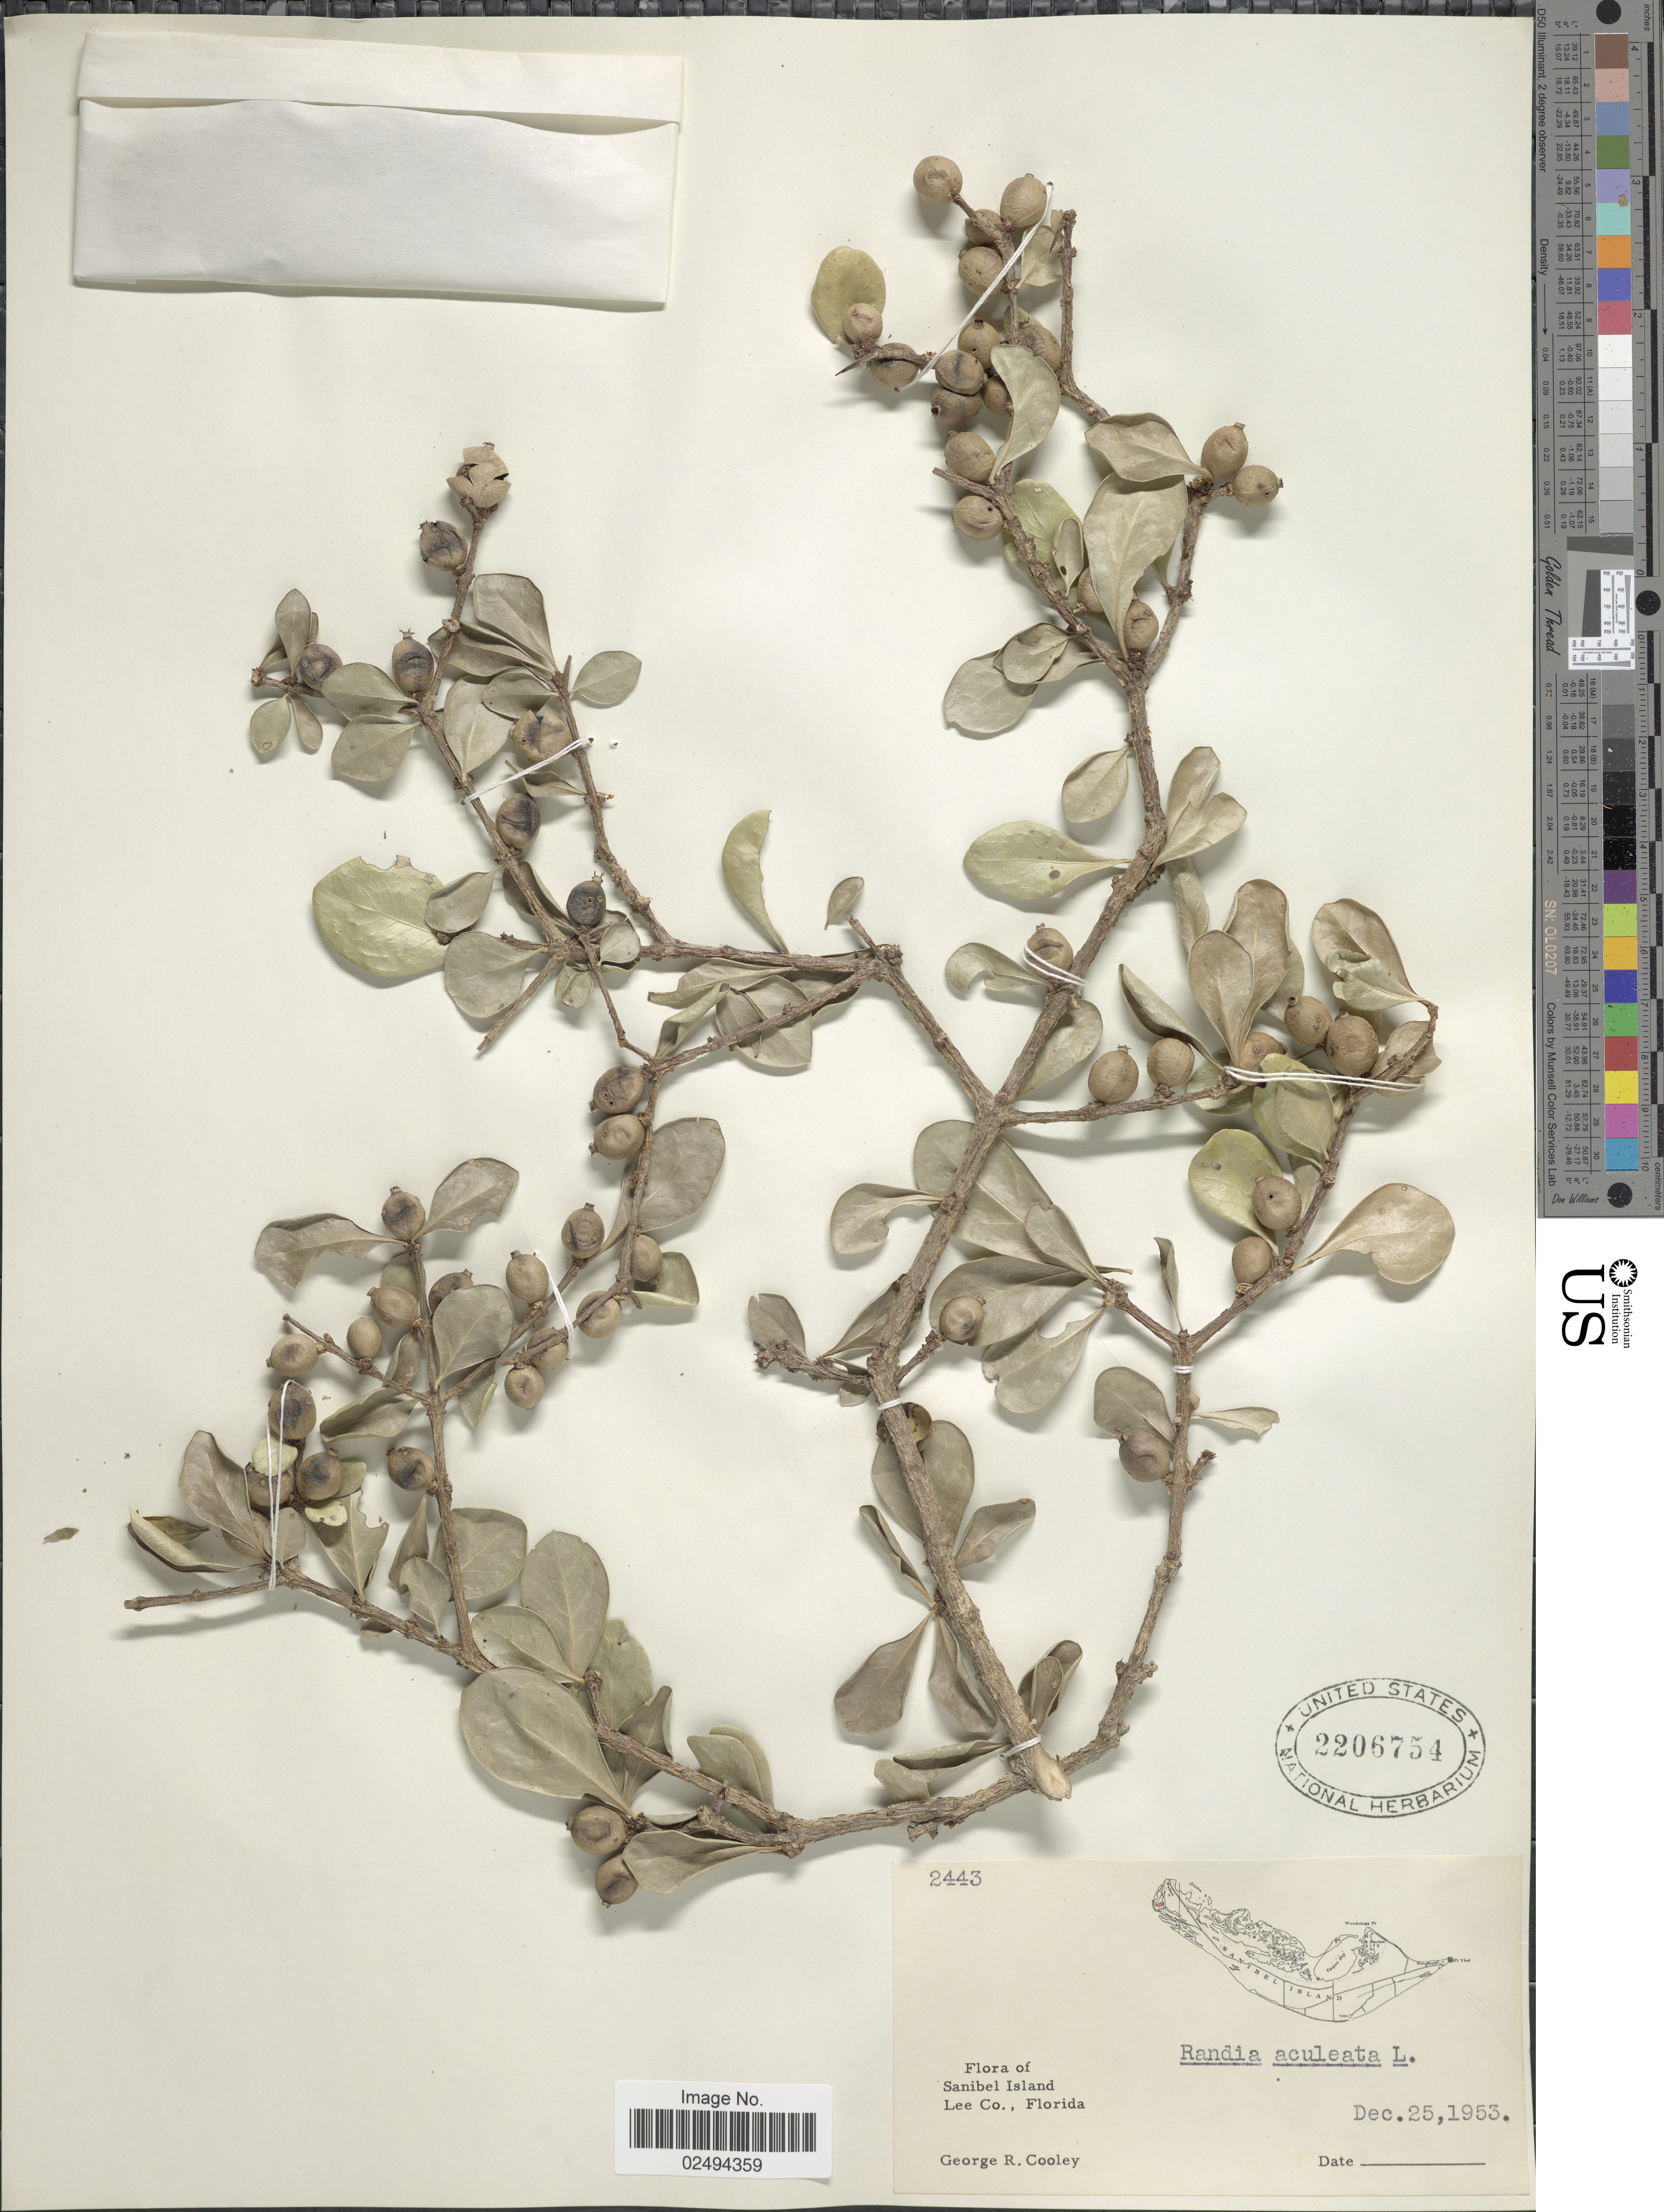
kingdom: Plantae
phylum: Tracheophyta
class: Magnoliopsida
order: Gentianales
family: Rubiaceae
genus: Randia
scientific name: Randia aculeata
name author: L.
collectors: G. R. Cooley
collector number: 2443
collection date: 1953-12-25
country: United States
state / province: Florida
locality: Sanibel Island, Lee Co.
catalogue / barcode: US 2206754